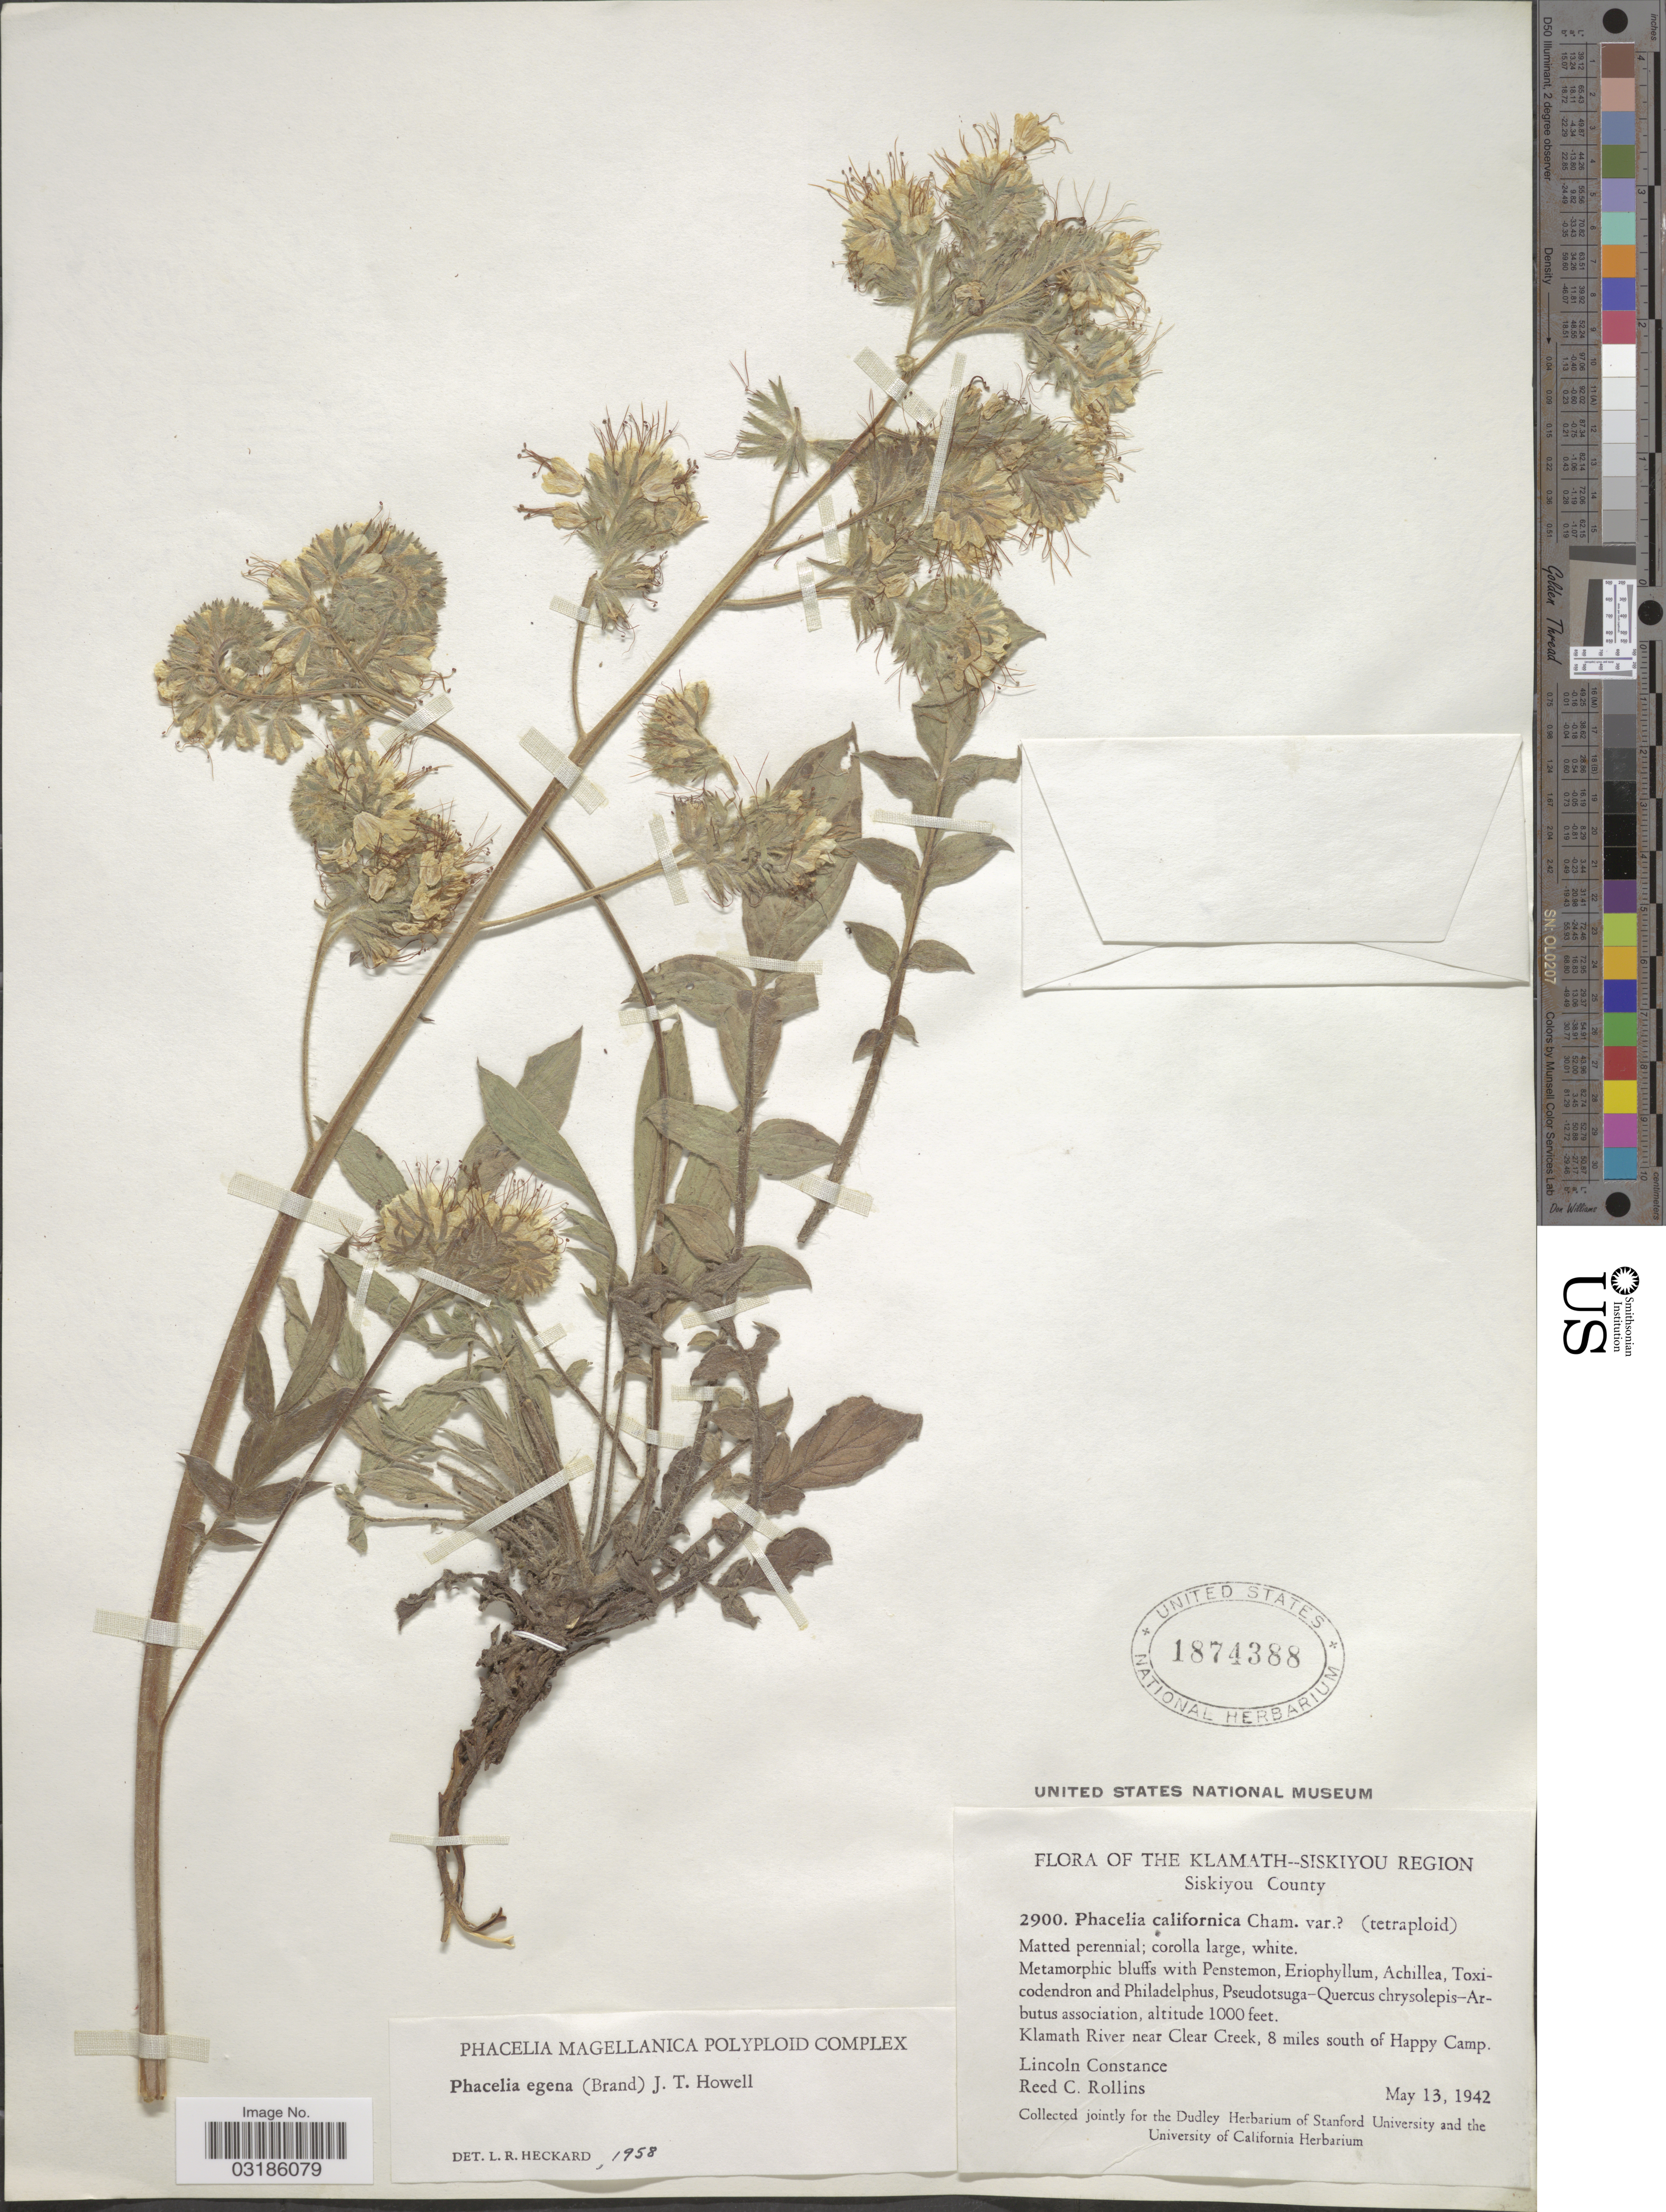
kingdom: Plantae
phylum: Tracheophyta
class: Magnoliopsida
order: Boraginales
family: Hydrophyllaceae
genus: Phacelia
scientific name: Phacelia egena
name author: (Brand) Howell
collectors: L. Constance & R. C. Rollins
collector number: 2900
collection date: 1942-05-13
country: United States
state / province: California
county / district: Siskiyou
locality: The Klamath-Siskiyou Region. Siskiyou County. Klamath River near Clear Creek, 8 miles south of Happy Camp.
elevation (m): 305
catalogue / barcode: US 1874388